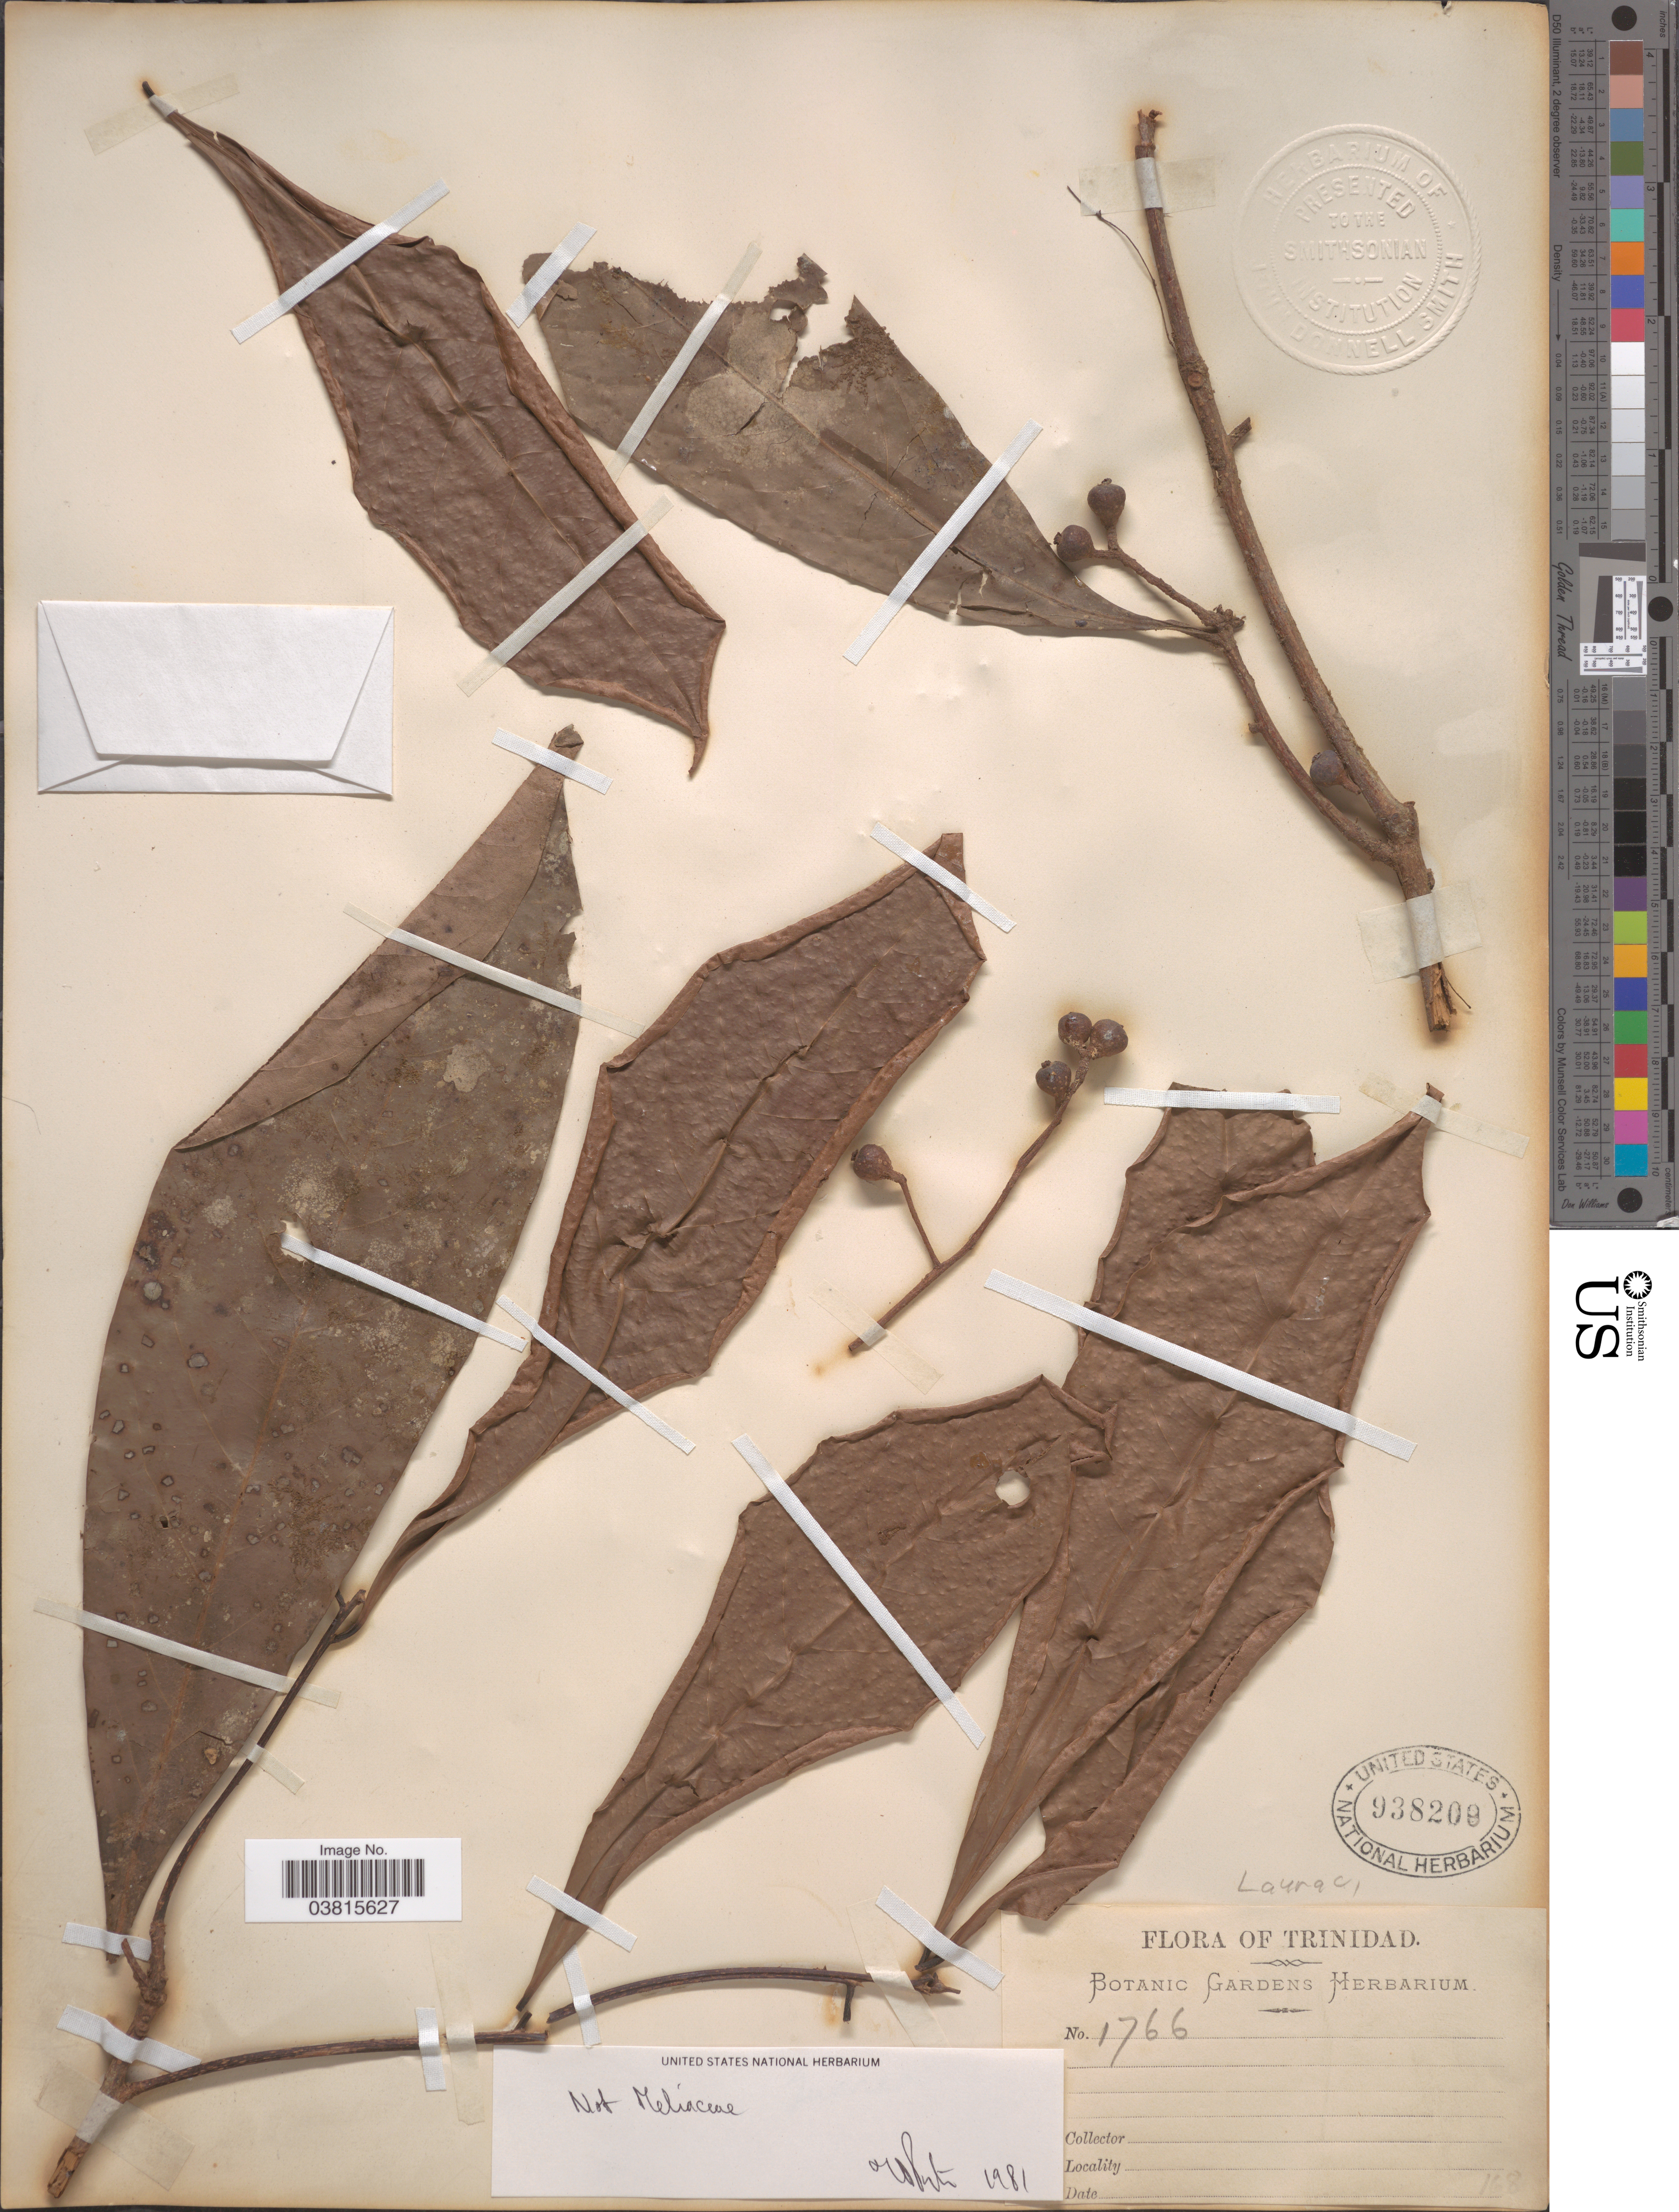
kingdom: Plantae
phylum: Tracheophyta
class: Magnoliopsida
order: Laurales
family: Lauraceae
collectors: ex herb. Botanic Gardens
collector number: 1766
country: Trinidad and Tobago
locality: Trinidad.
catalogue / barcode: US 938209